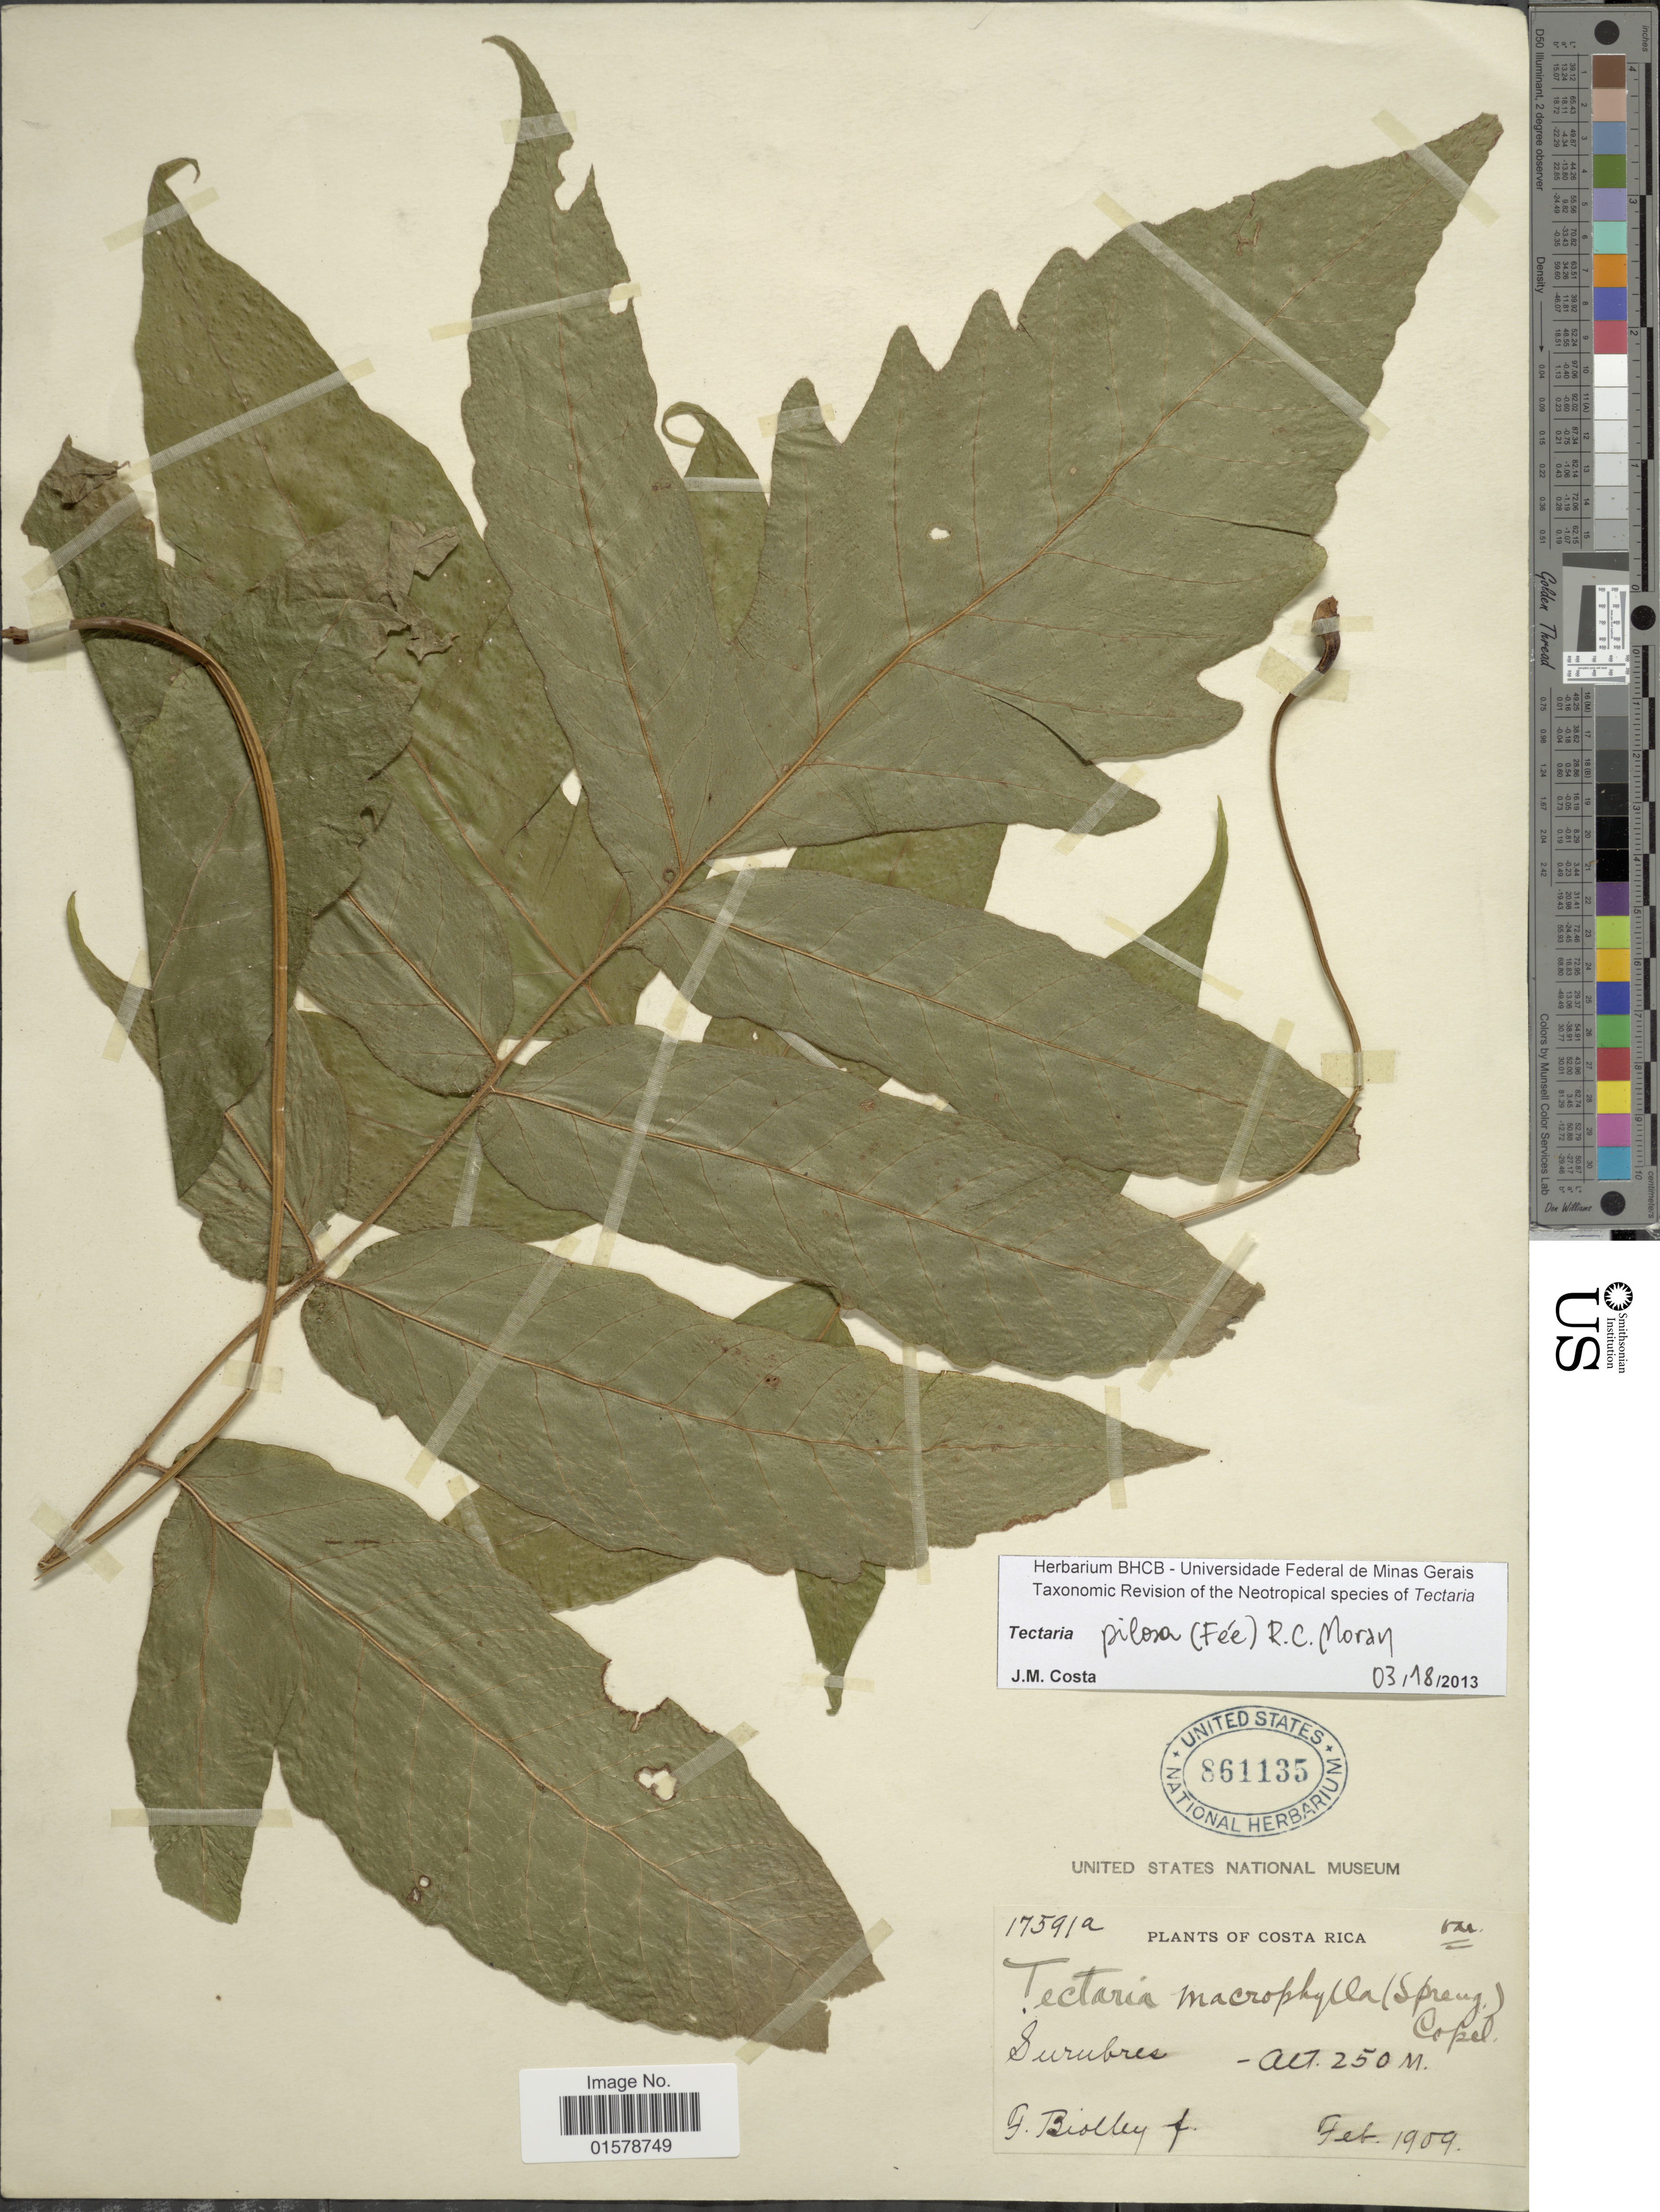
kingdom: Plantae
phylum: Tracheophyta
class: Polypodiopsida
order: Polypodiales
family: Tectariaceae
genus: Tectaria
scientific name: Tectaria pilosa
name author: (Fée) Maxon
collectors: P. Biolley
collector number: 17591a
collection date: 1909-02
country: Costa Rica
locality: Costa Rica, Surubres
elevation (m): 250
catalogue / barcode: US 861135